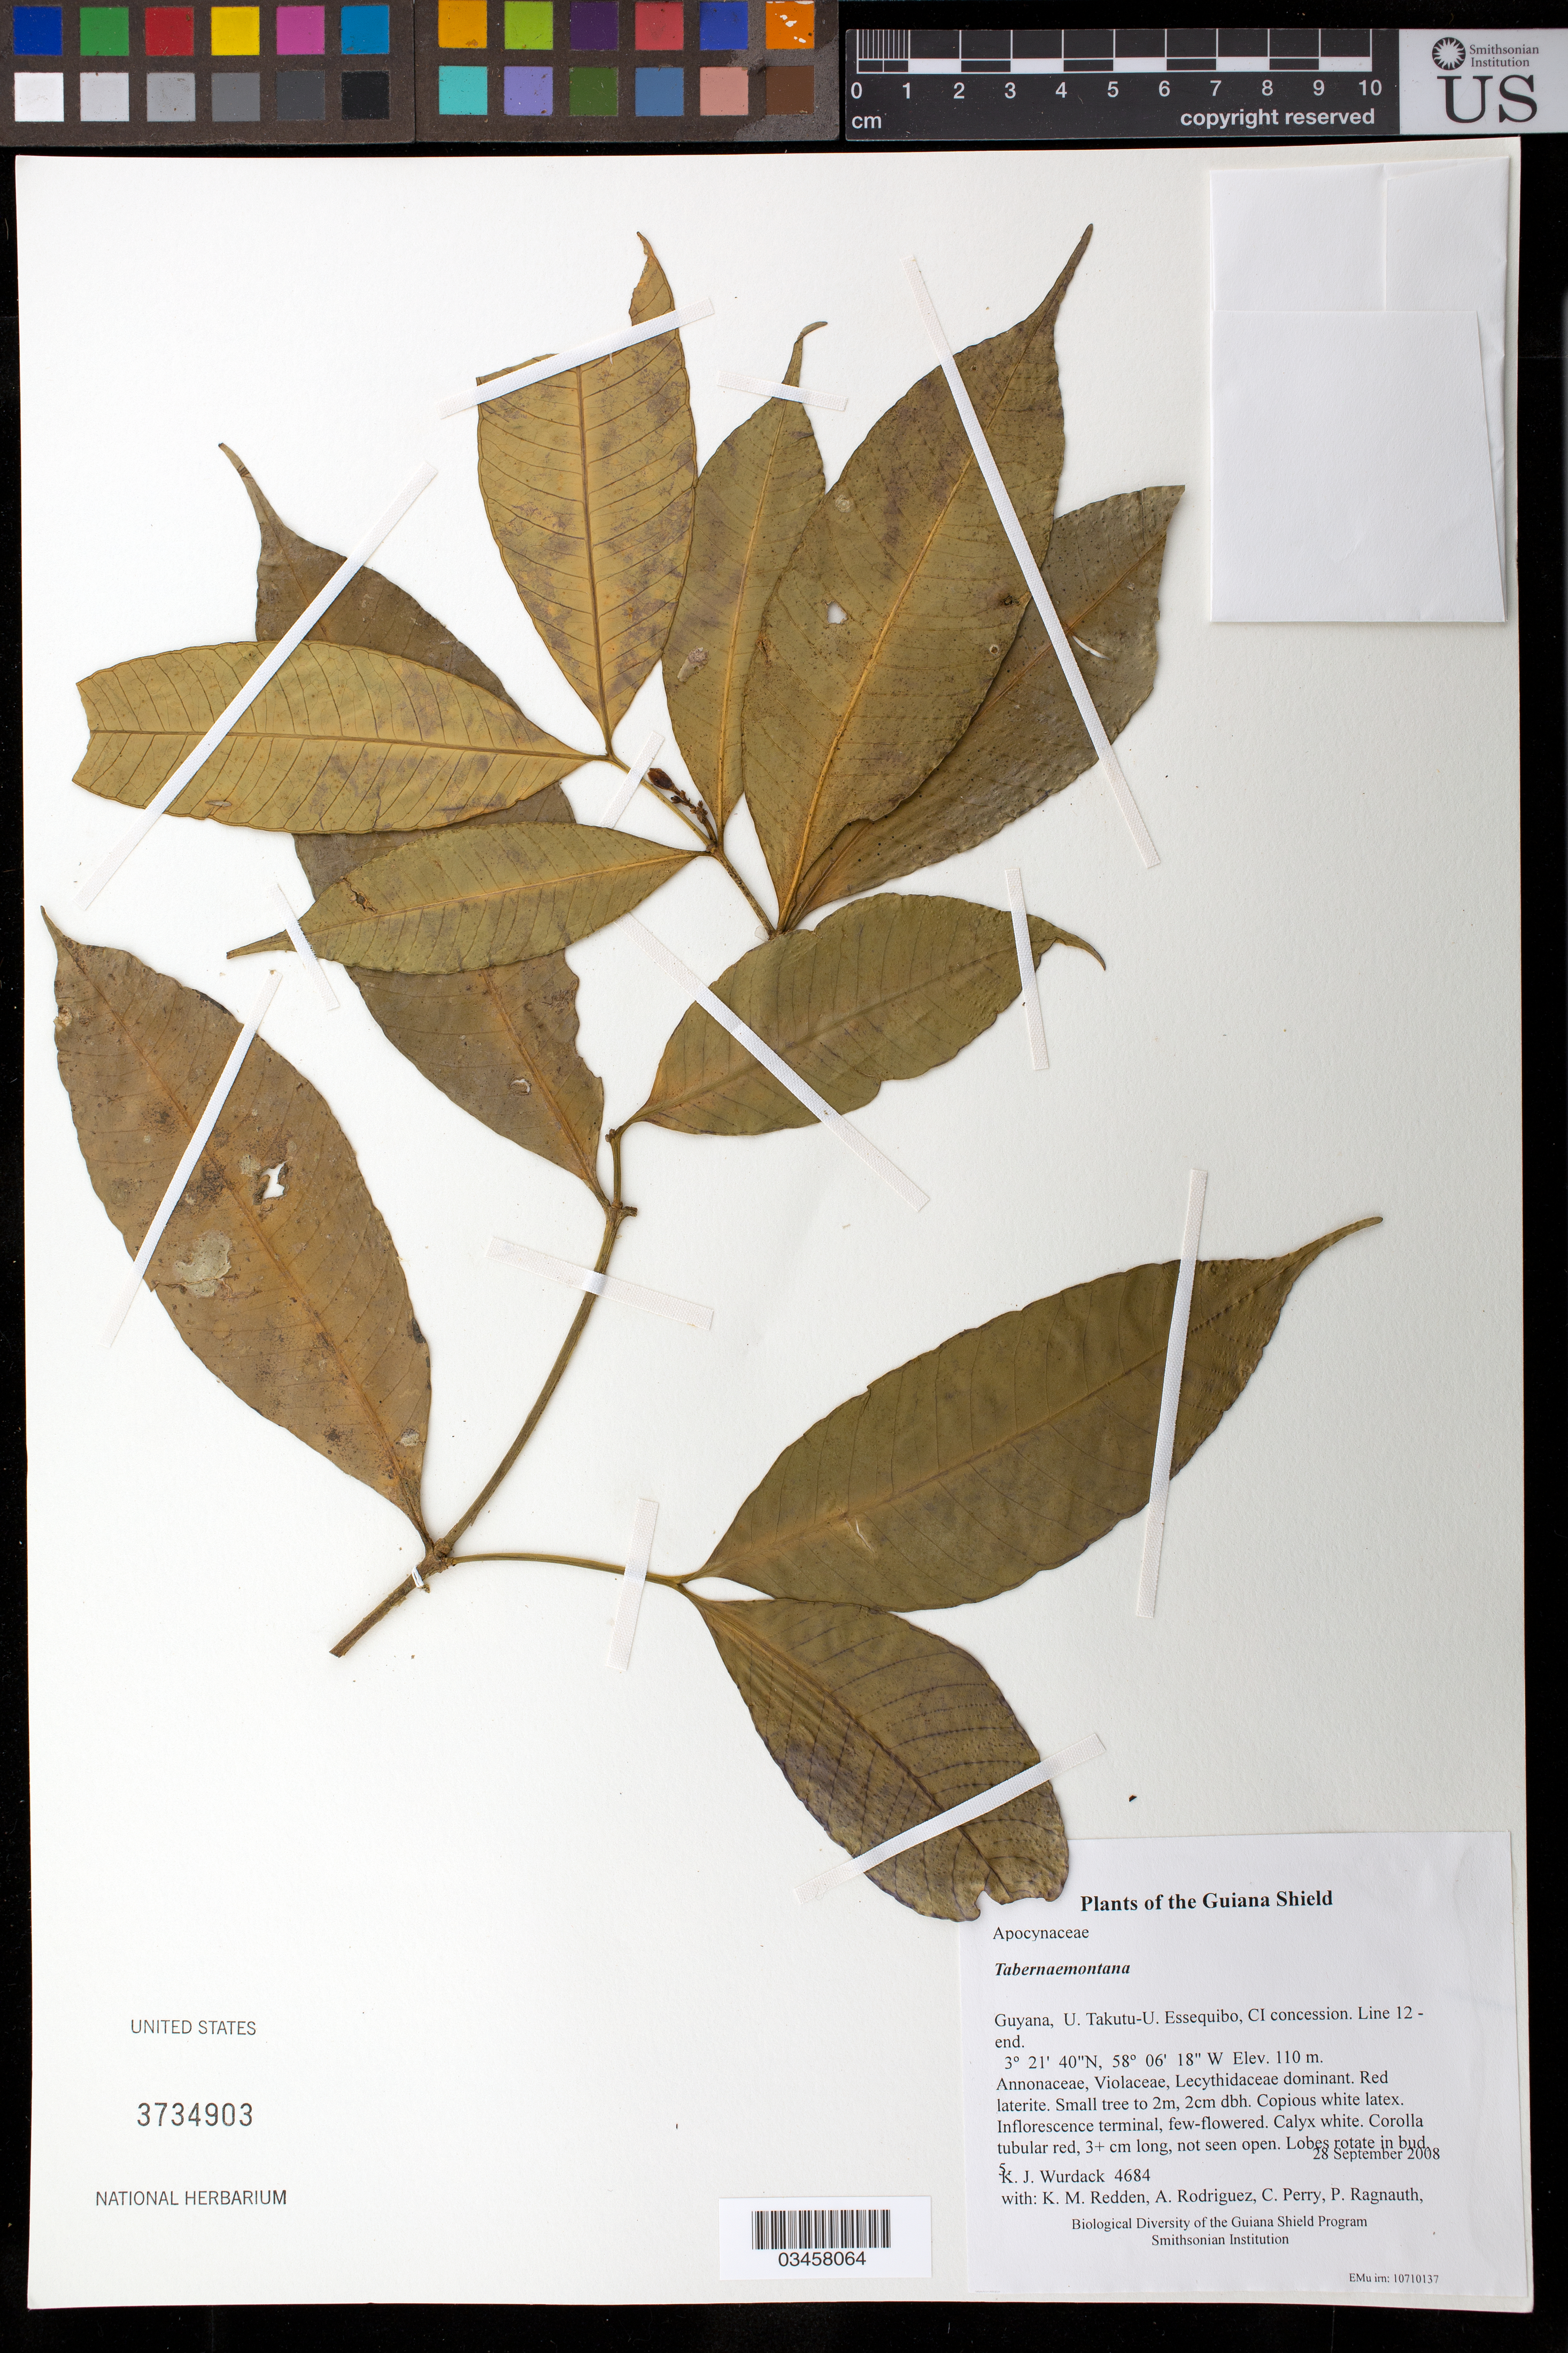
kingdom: Plantae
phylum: Tracheophyta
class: Magnoliopsida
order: Gentianales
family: Apocynaceae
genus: Tabernaemontana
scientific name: Tabernaemontana sp.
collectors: K. Wurdack, K. M. Redden, A. Rodriguez, C. Perry, P. Ragnauth, H. James & H. Simon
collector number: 4684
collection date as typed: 28 September 2008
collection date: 2008-09-28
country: Guyana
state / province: U. Takutu-U. Essequibo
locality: CI concession. Line 12 - end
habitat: Annonaceae, Violaceae, Lecythidaceae dominant. Red laterite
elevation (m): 110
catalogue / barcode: US 3734903